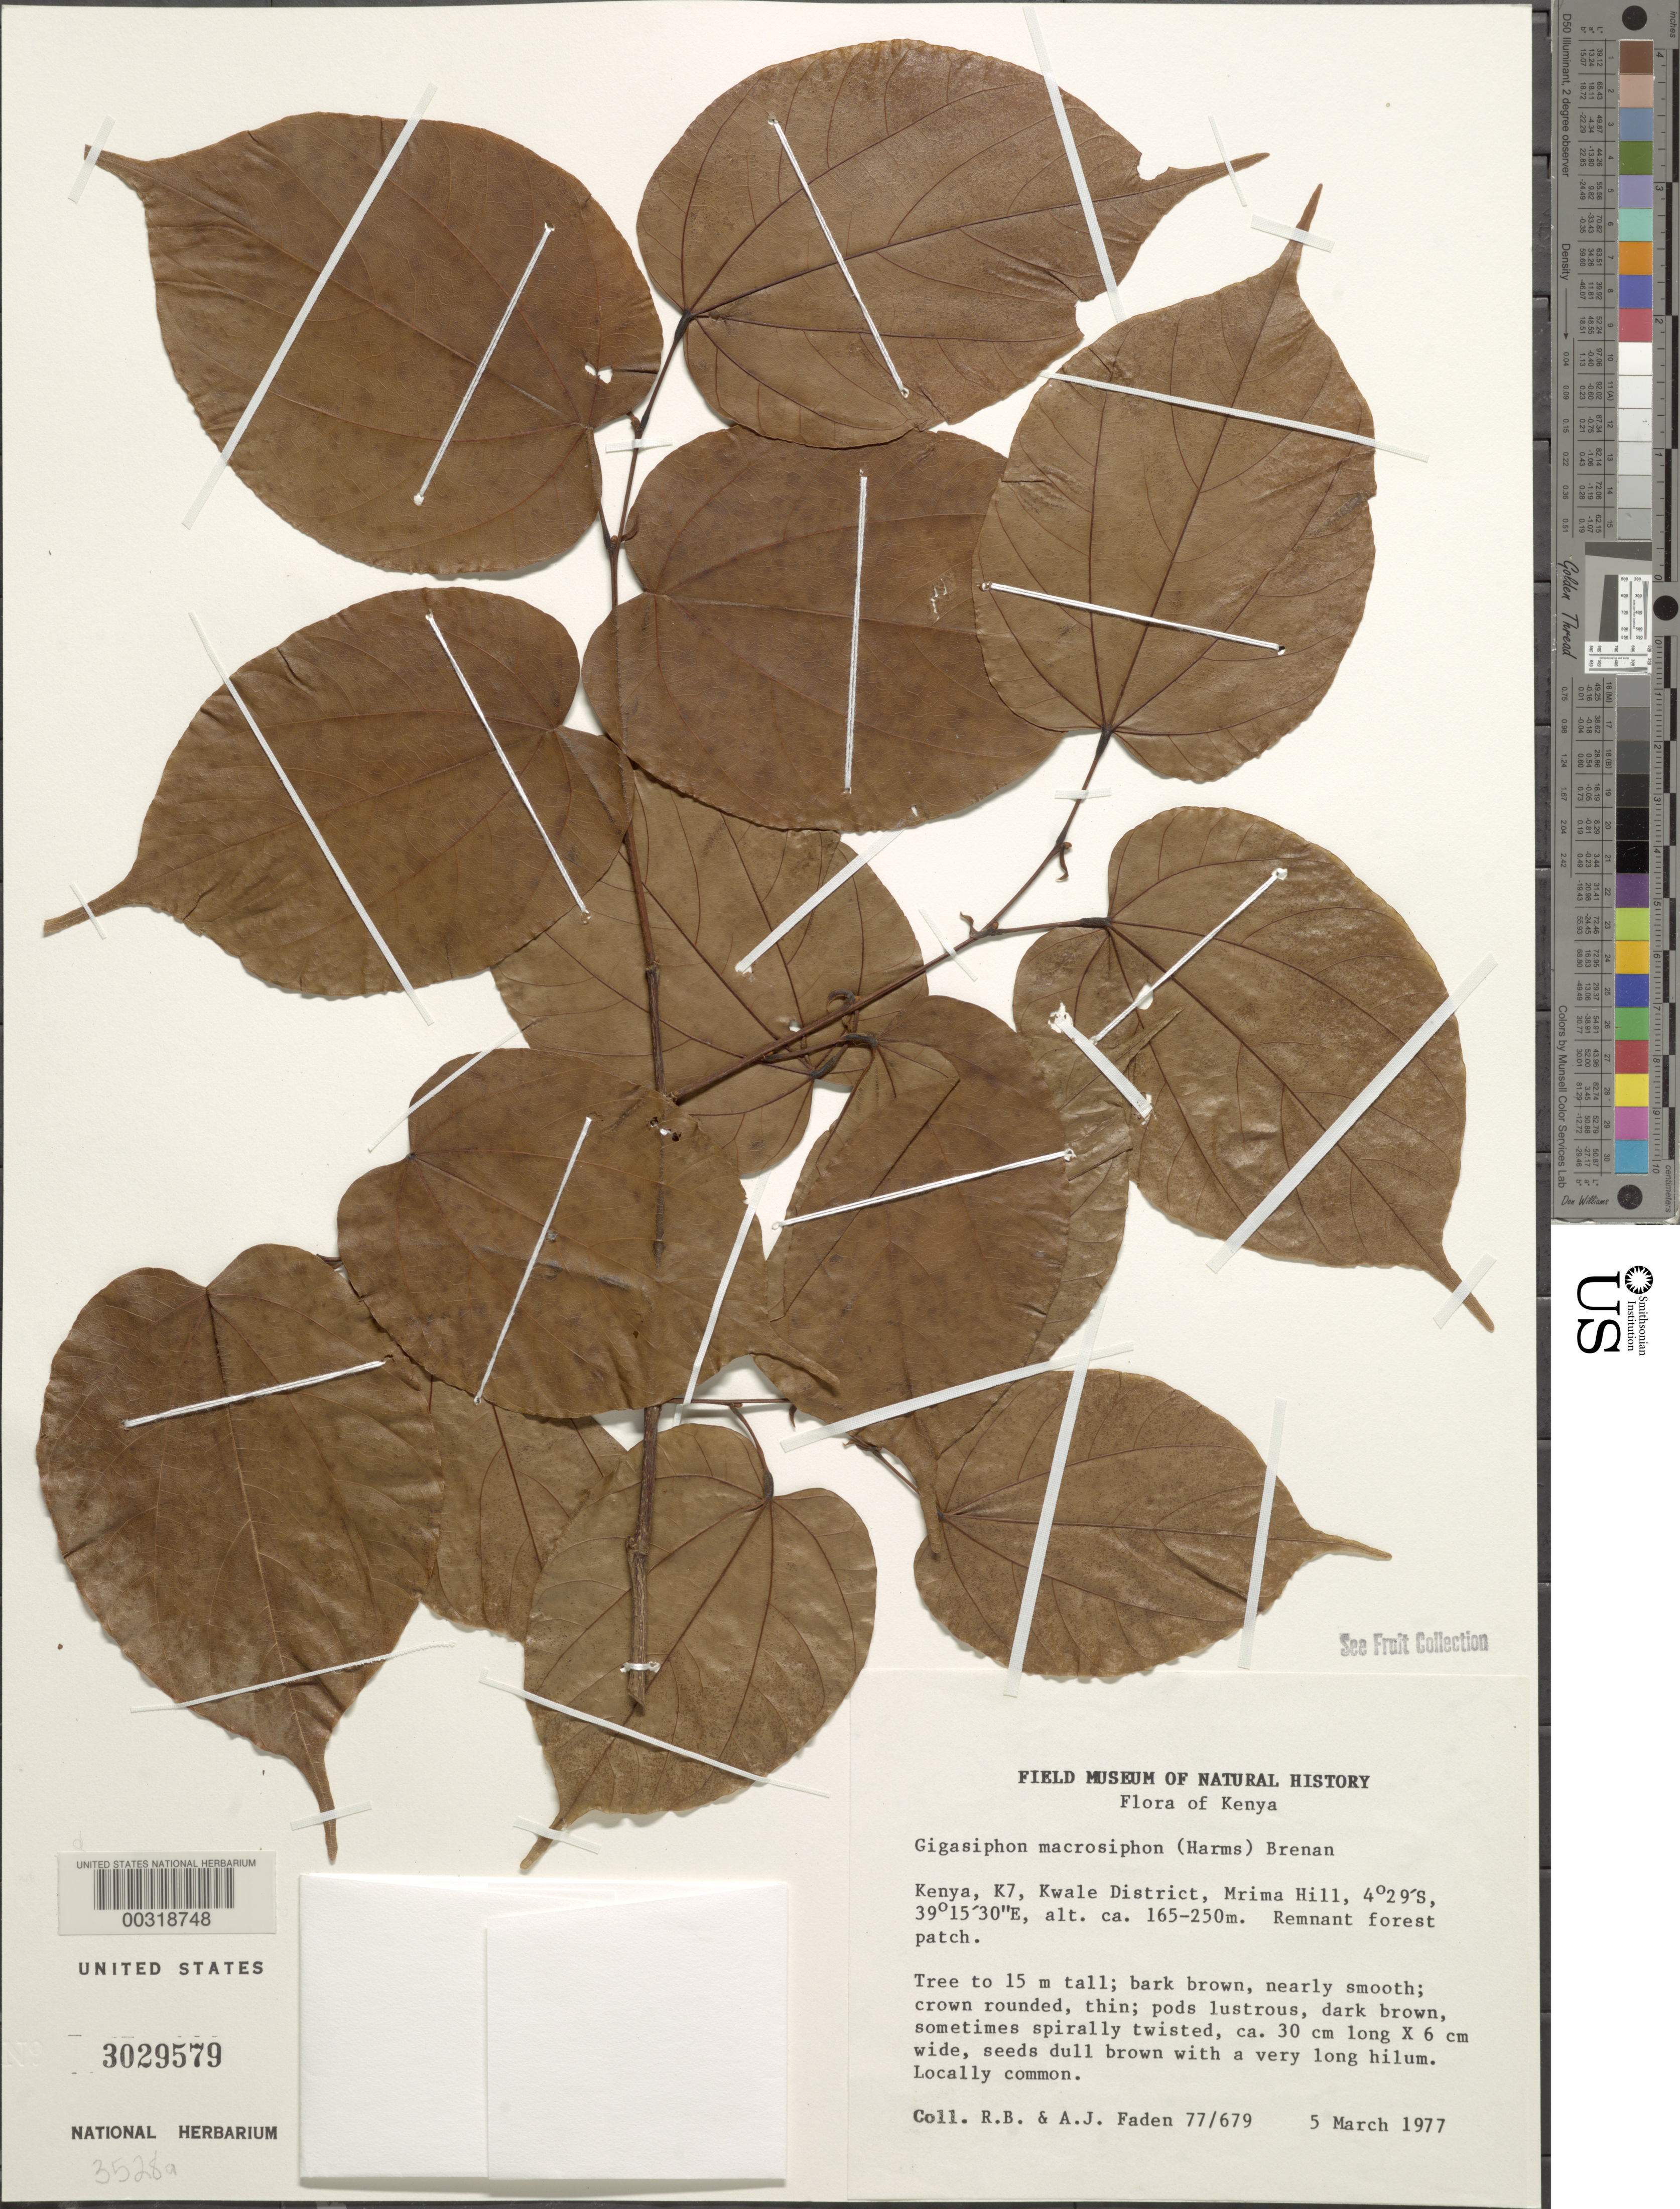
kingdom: Plantae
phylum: Tracheophyta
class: Magnoliopsida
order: Fabales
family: Fabaceae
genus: Gigasiphon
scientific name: Gigasiphon macrosiphon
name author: (Harms) Brenan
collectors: R. B. Faden & A. J. Faden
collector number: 77/679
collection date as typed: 05 Mar 1977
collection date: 1977-03-05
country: Kenya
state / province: Kwale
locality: Mrima hill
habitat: Remnant forest patch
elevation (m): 165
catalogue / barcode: US 3029579